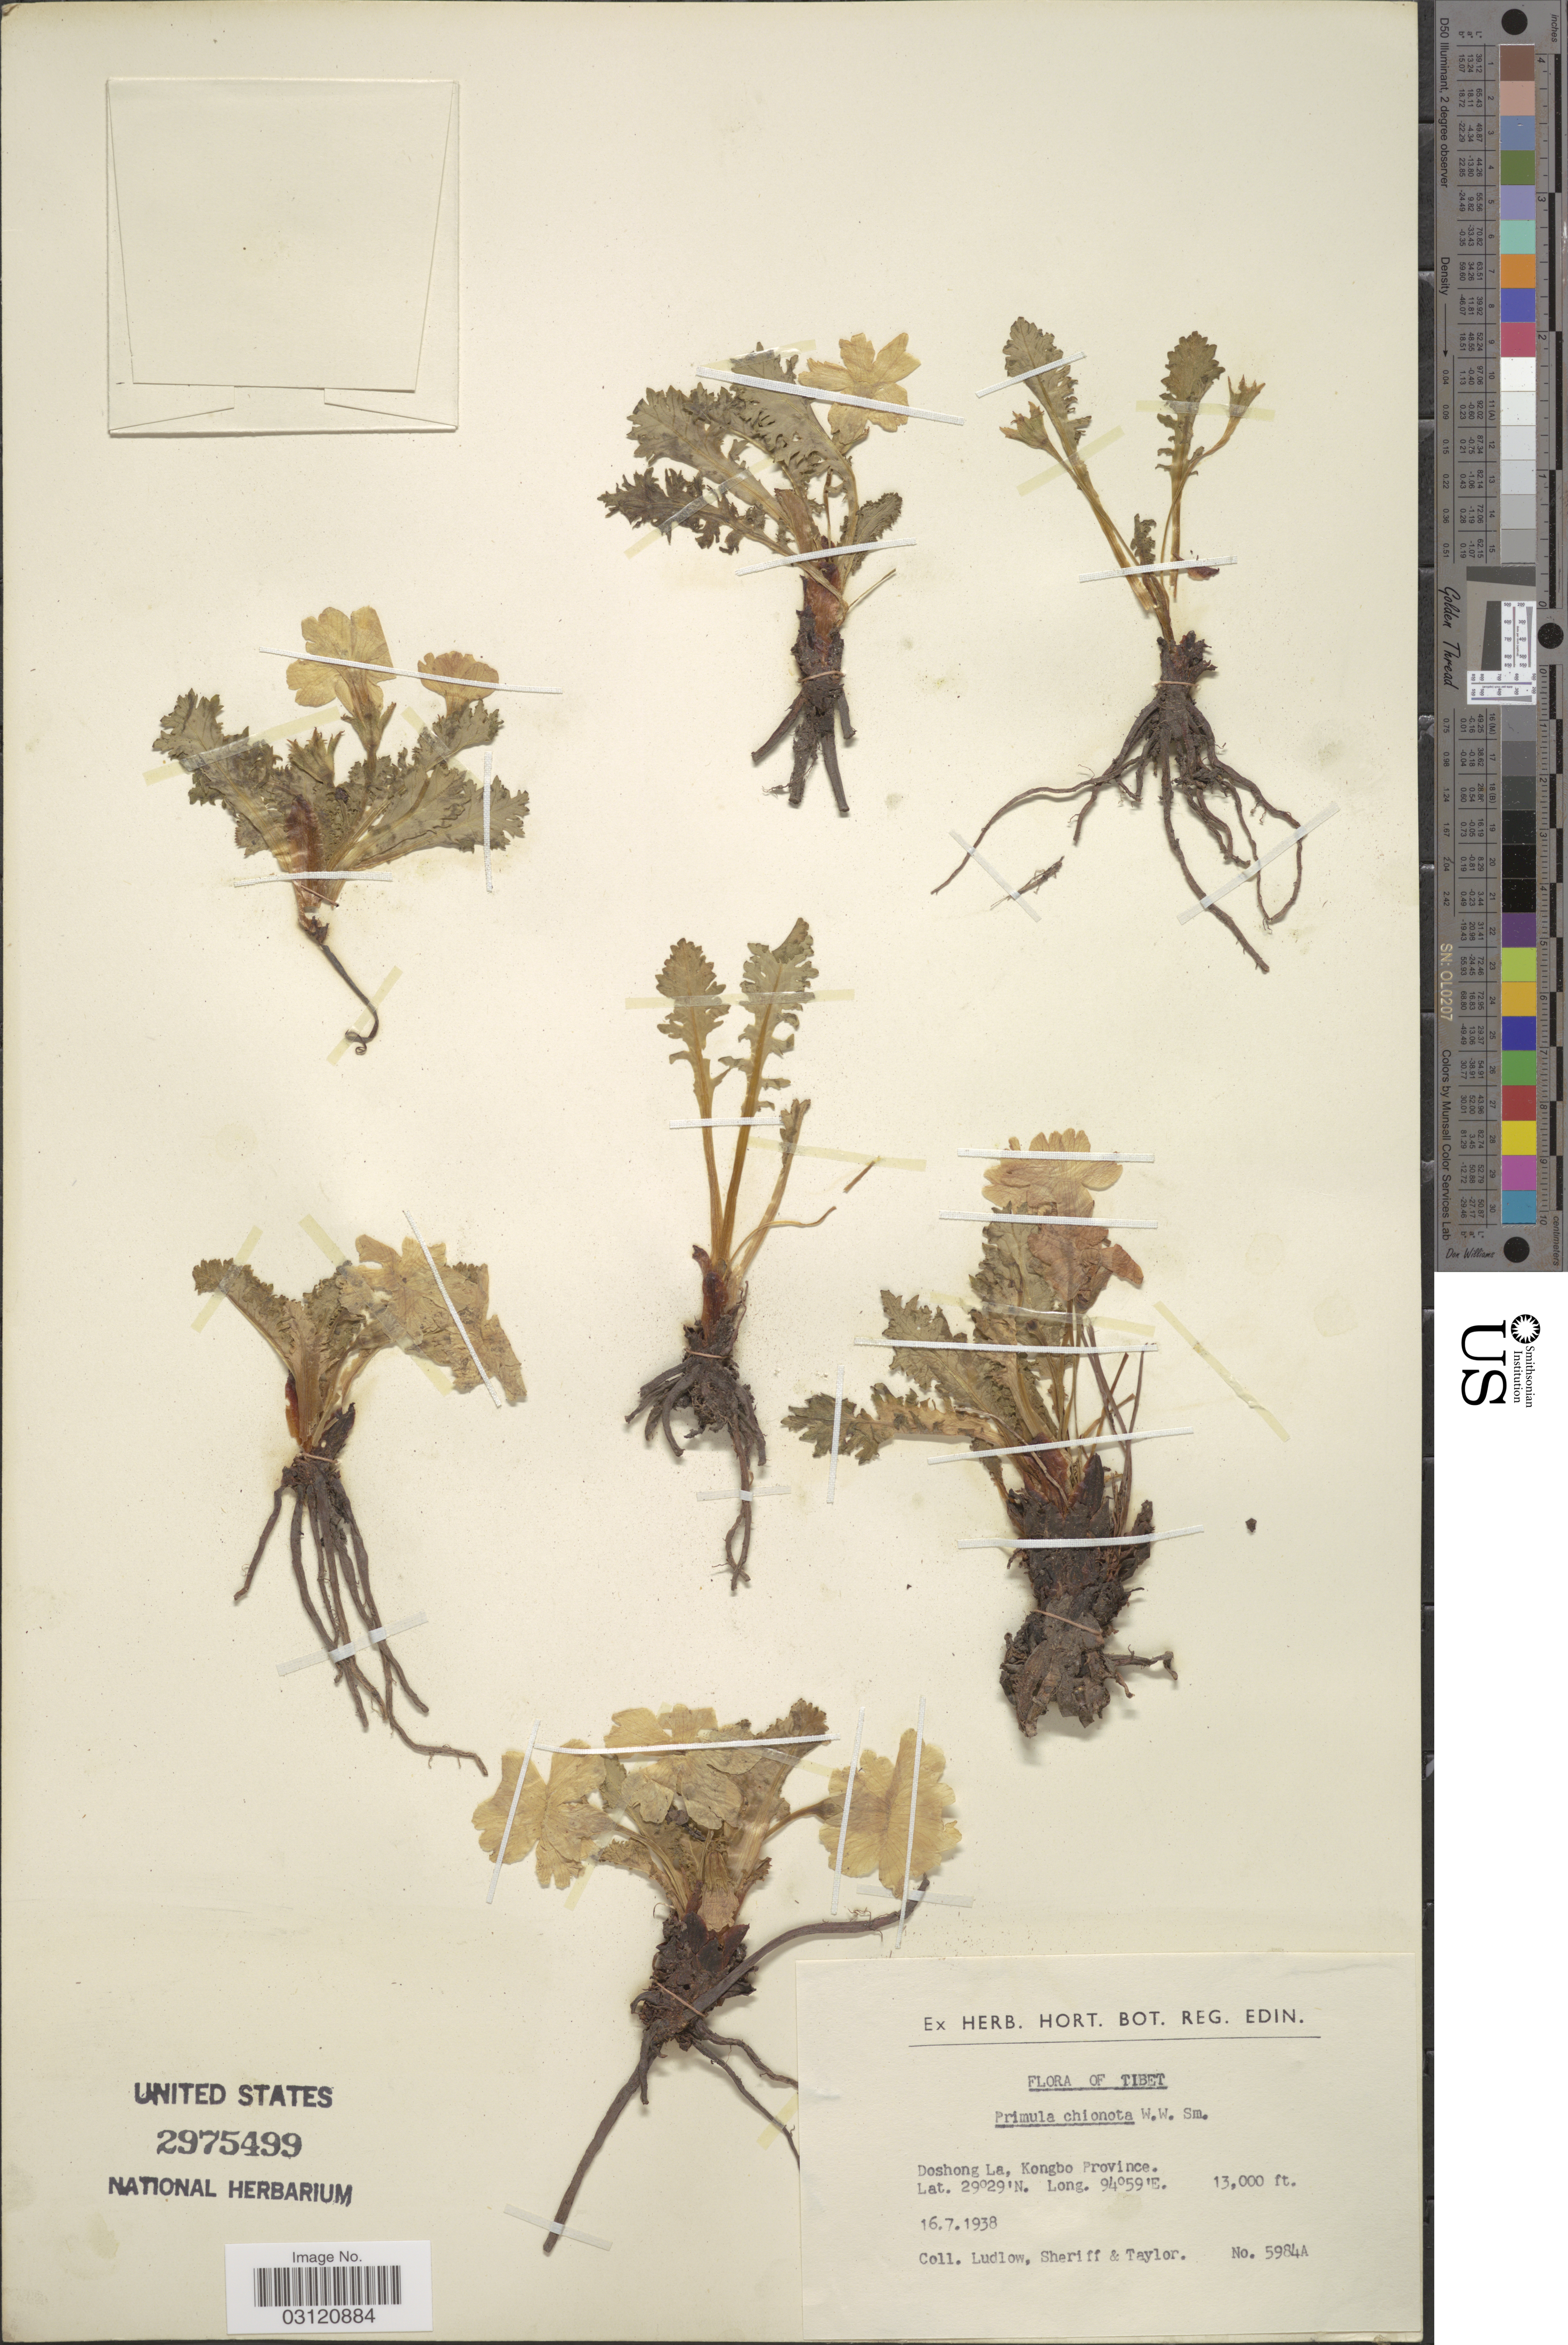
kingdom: Plantae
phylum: Tracheophyta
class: Magnoliopsida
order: Ericales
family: Primulaceae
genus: Primula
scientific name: Primula chionata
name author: W.W. Sm.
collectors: -. Ludlow, -. Sheriff & -. Taylor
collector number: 5984A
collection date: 1938-07-16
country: China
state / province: Xizang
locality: Tibet. Doshong La, Kongbo Province.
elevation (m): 3962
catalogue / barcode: US 2975499